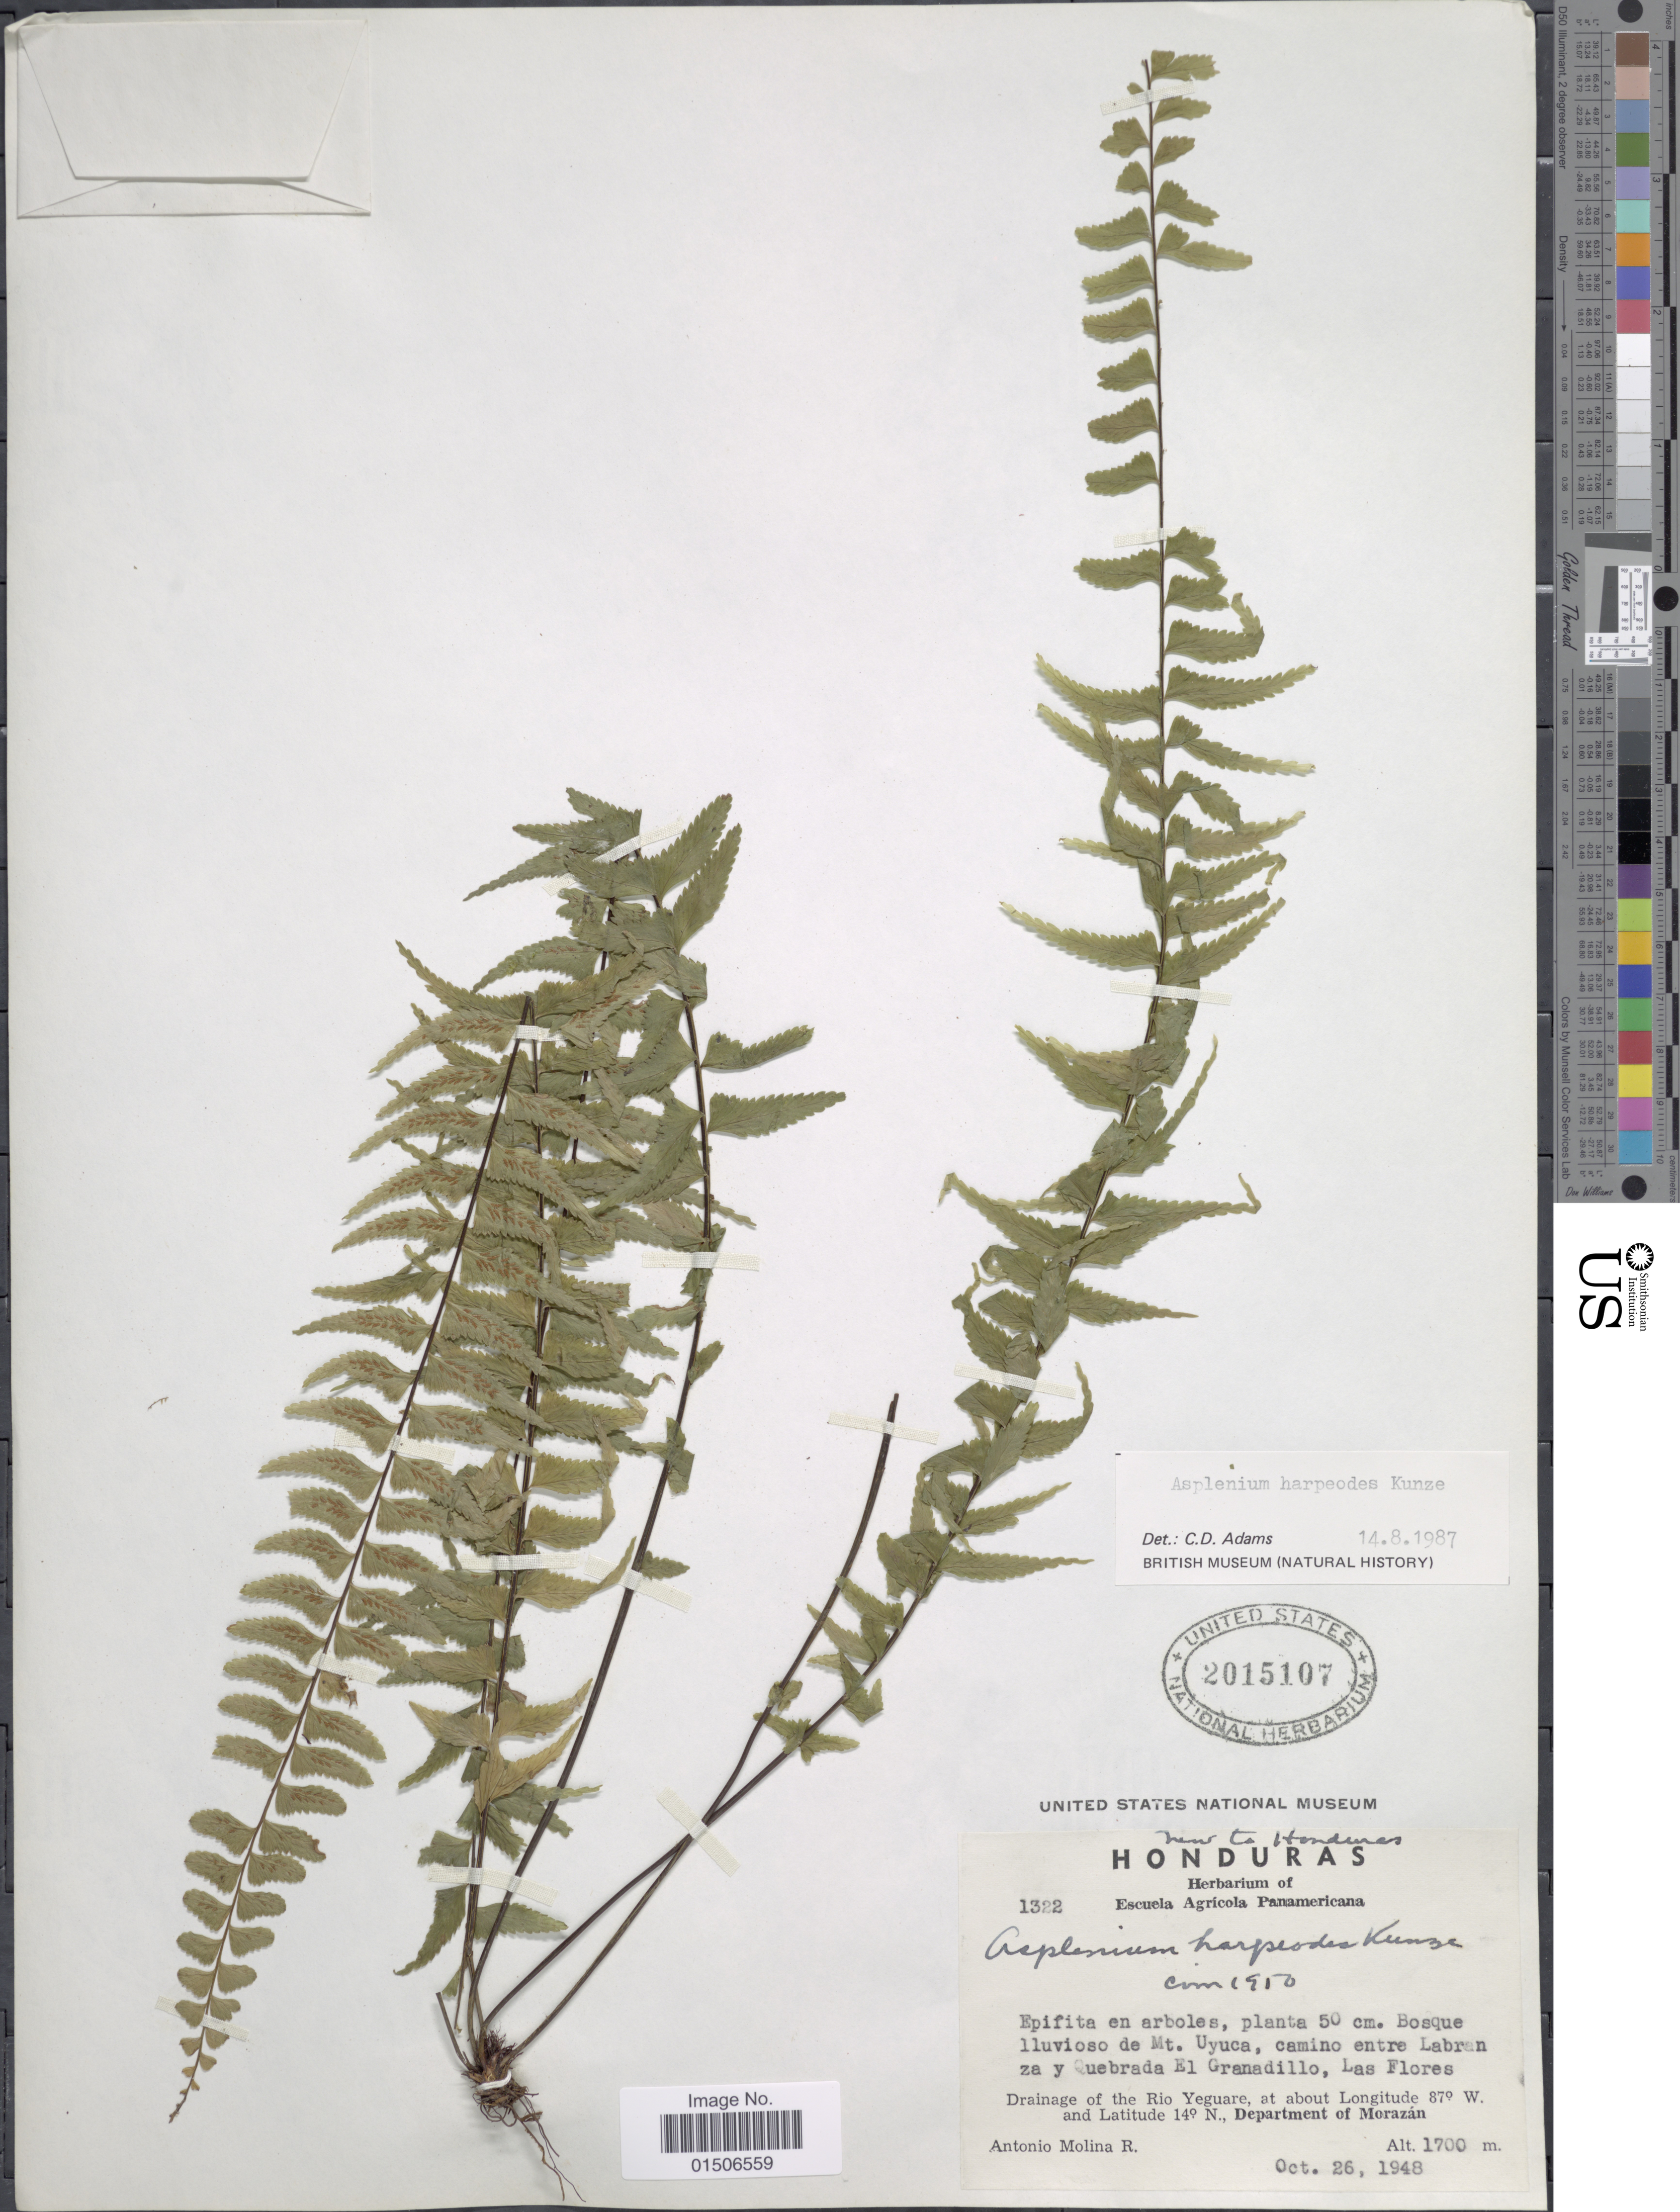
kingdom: Plantae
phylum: Tracheophyta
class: Polypodiopsida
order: Polypodiales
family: Aspleniaceae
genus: Asplenium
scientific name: Asplenium harpeodes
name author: Kunze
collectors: A. Molina R.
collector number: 1322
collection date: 1948-10-26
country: Honduras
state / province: Fco. Morazán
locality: Bosque lluvioso de Mt Uyuca, camino entre Labranza y Quebrada El Granadillo, Las Flores, Drainage of the Rio Yeguare, Department of Morazán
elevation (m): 1700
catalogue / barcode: US 2015107